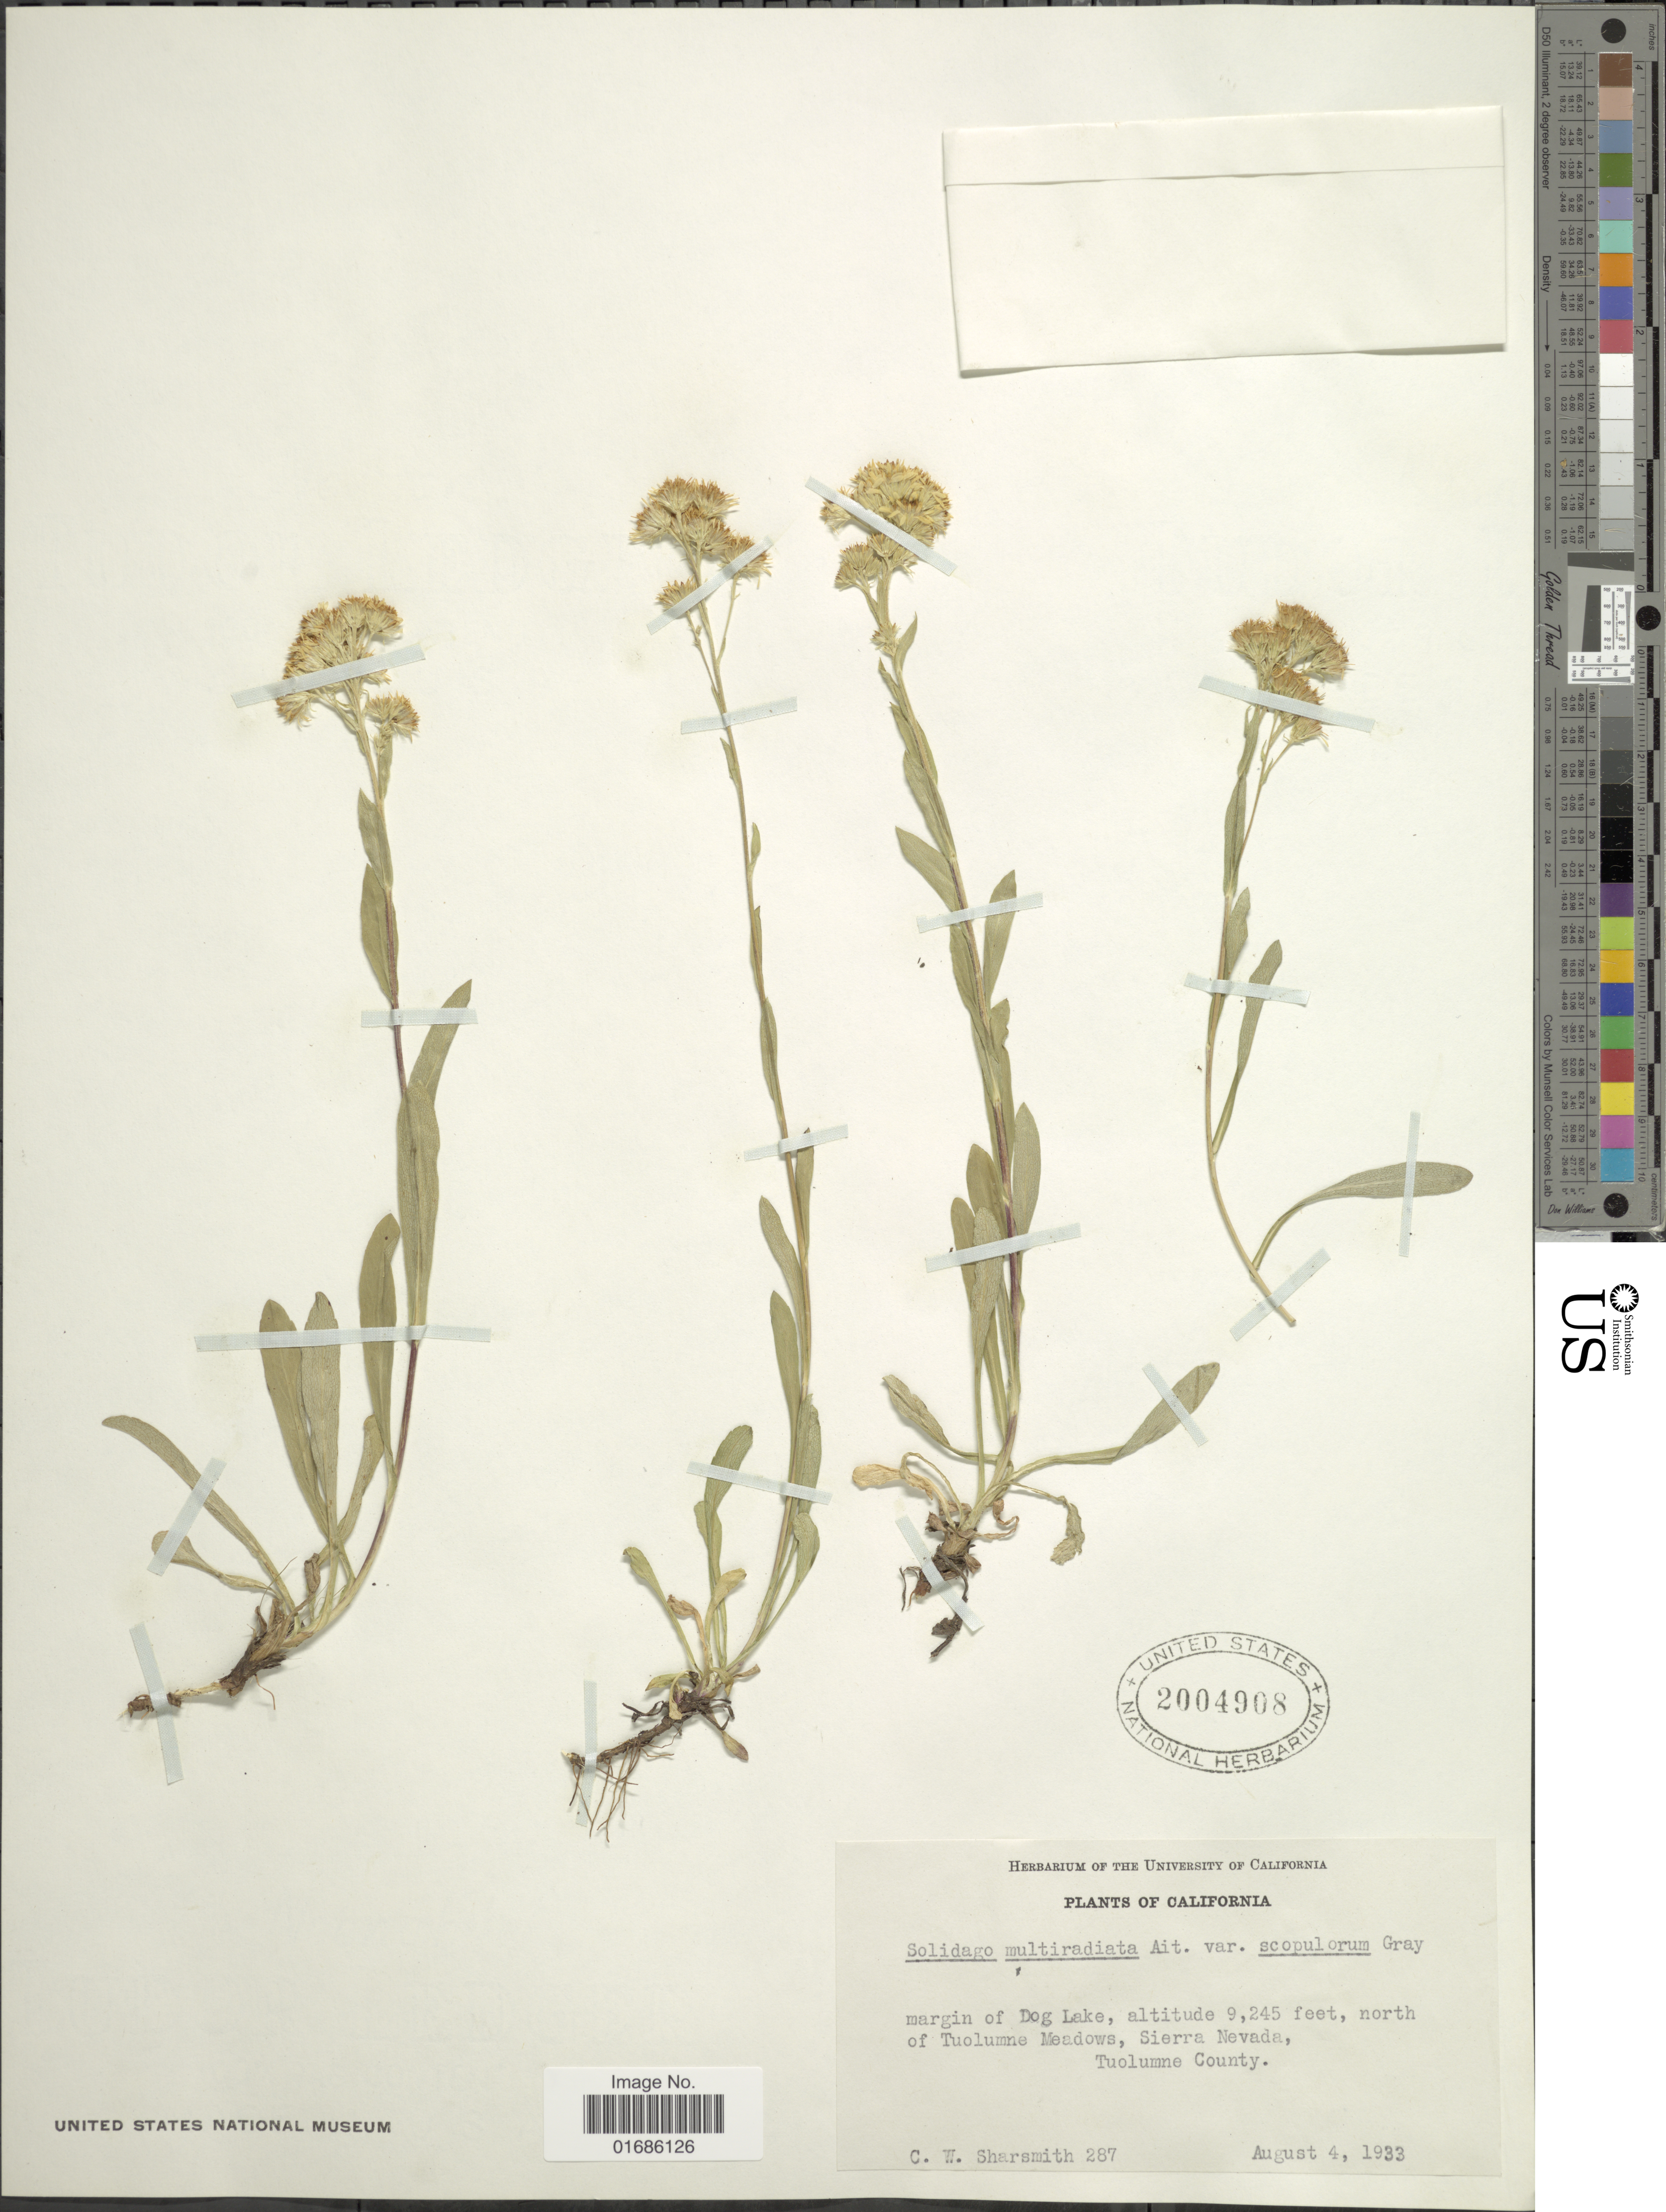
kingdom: Plantae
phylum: Tracheophyta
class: Magnoliopsida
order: Asterales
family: Asteraceae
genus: Solidago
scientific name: Solidago ciliosa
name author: Greene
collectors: C. Sharsmith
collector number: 287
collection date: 1933-08-04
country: United States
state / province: California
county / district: Tuolumne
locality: Margin of Dog Lake, north of Tuolumne Meadows, Sierra Nevada, Tuolumne County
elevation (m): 2818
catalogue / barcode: US 2004908